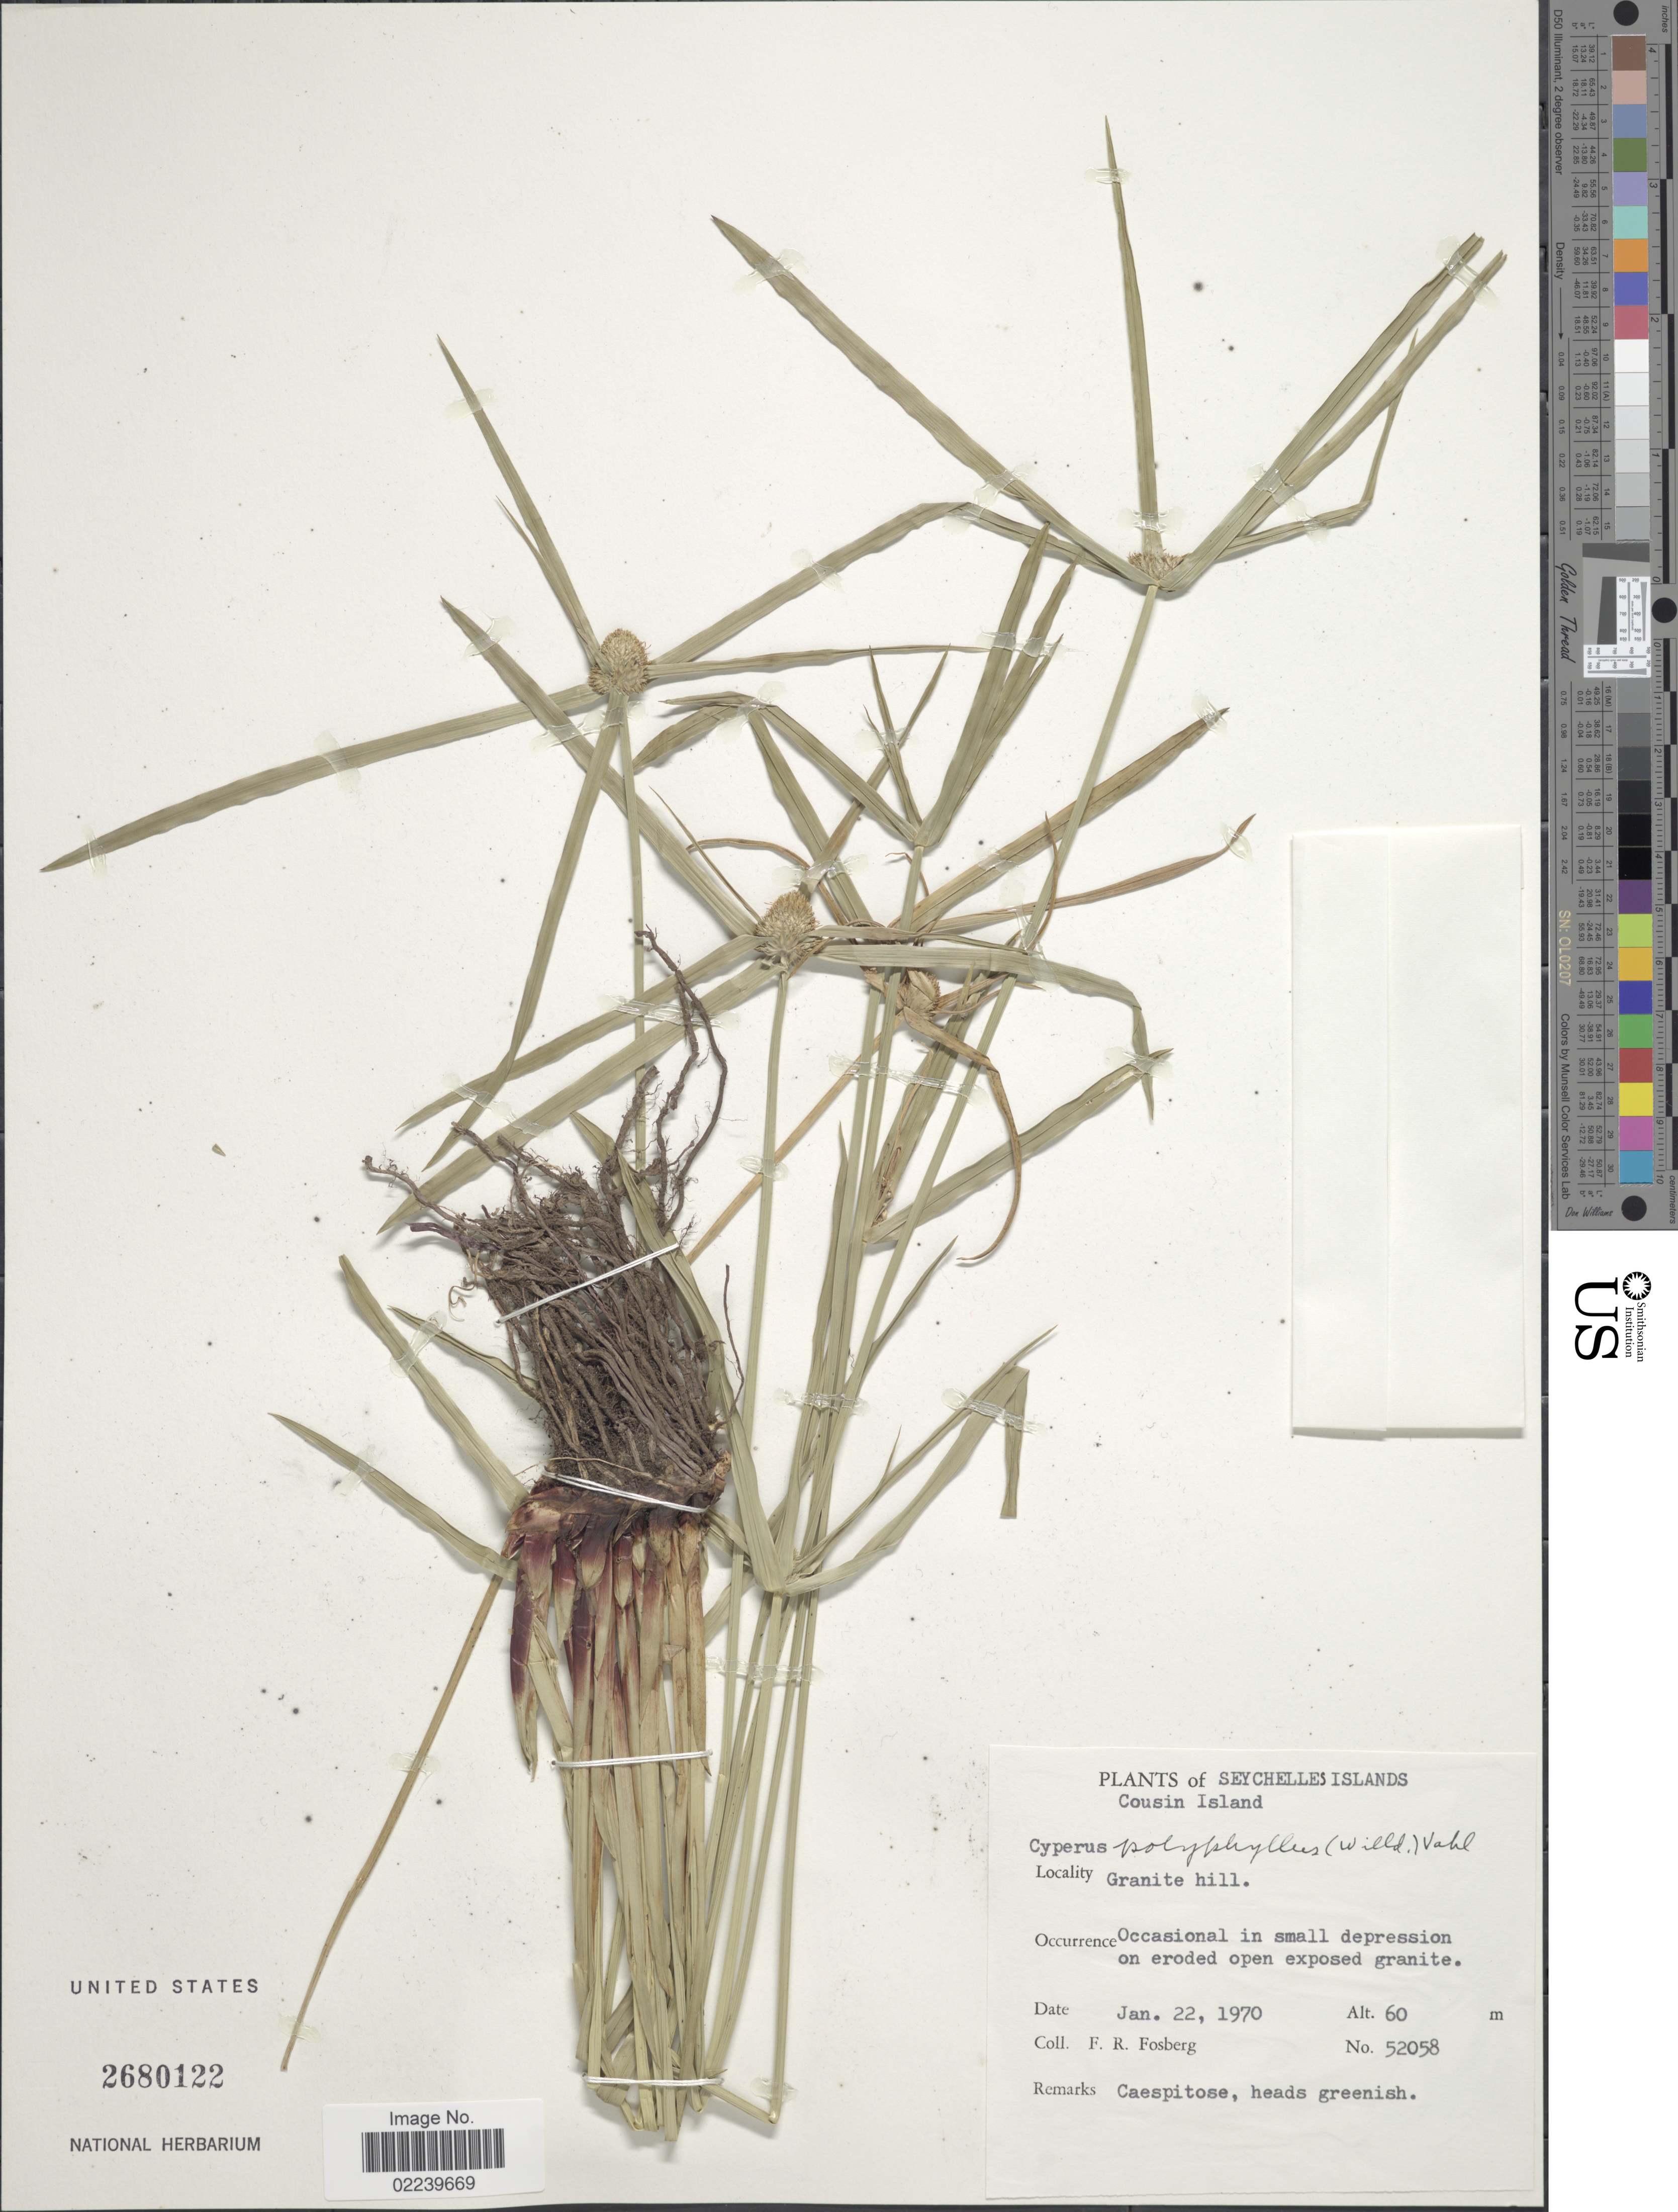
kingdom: Plantae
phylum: Tracheophyta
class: Liliopsida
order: Poales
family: Cyperaceae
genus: Cyperus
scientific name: Cyperus aromaticus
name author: (Ridl.) Mattf. & Kük.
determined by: Strong, M. T., (US), Smithsonian Institution - National Museum of Natural History (UNITED STATES)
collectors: F. R. Fosberg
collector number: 52058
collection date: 1970-01-22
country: Seychelles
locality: Cousin Island. Granite Hill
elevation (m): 60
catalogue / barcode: US 2680122